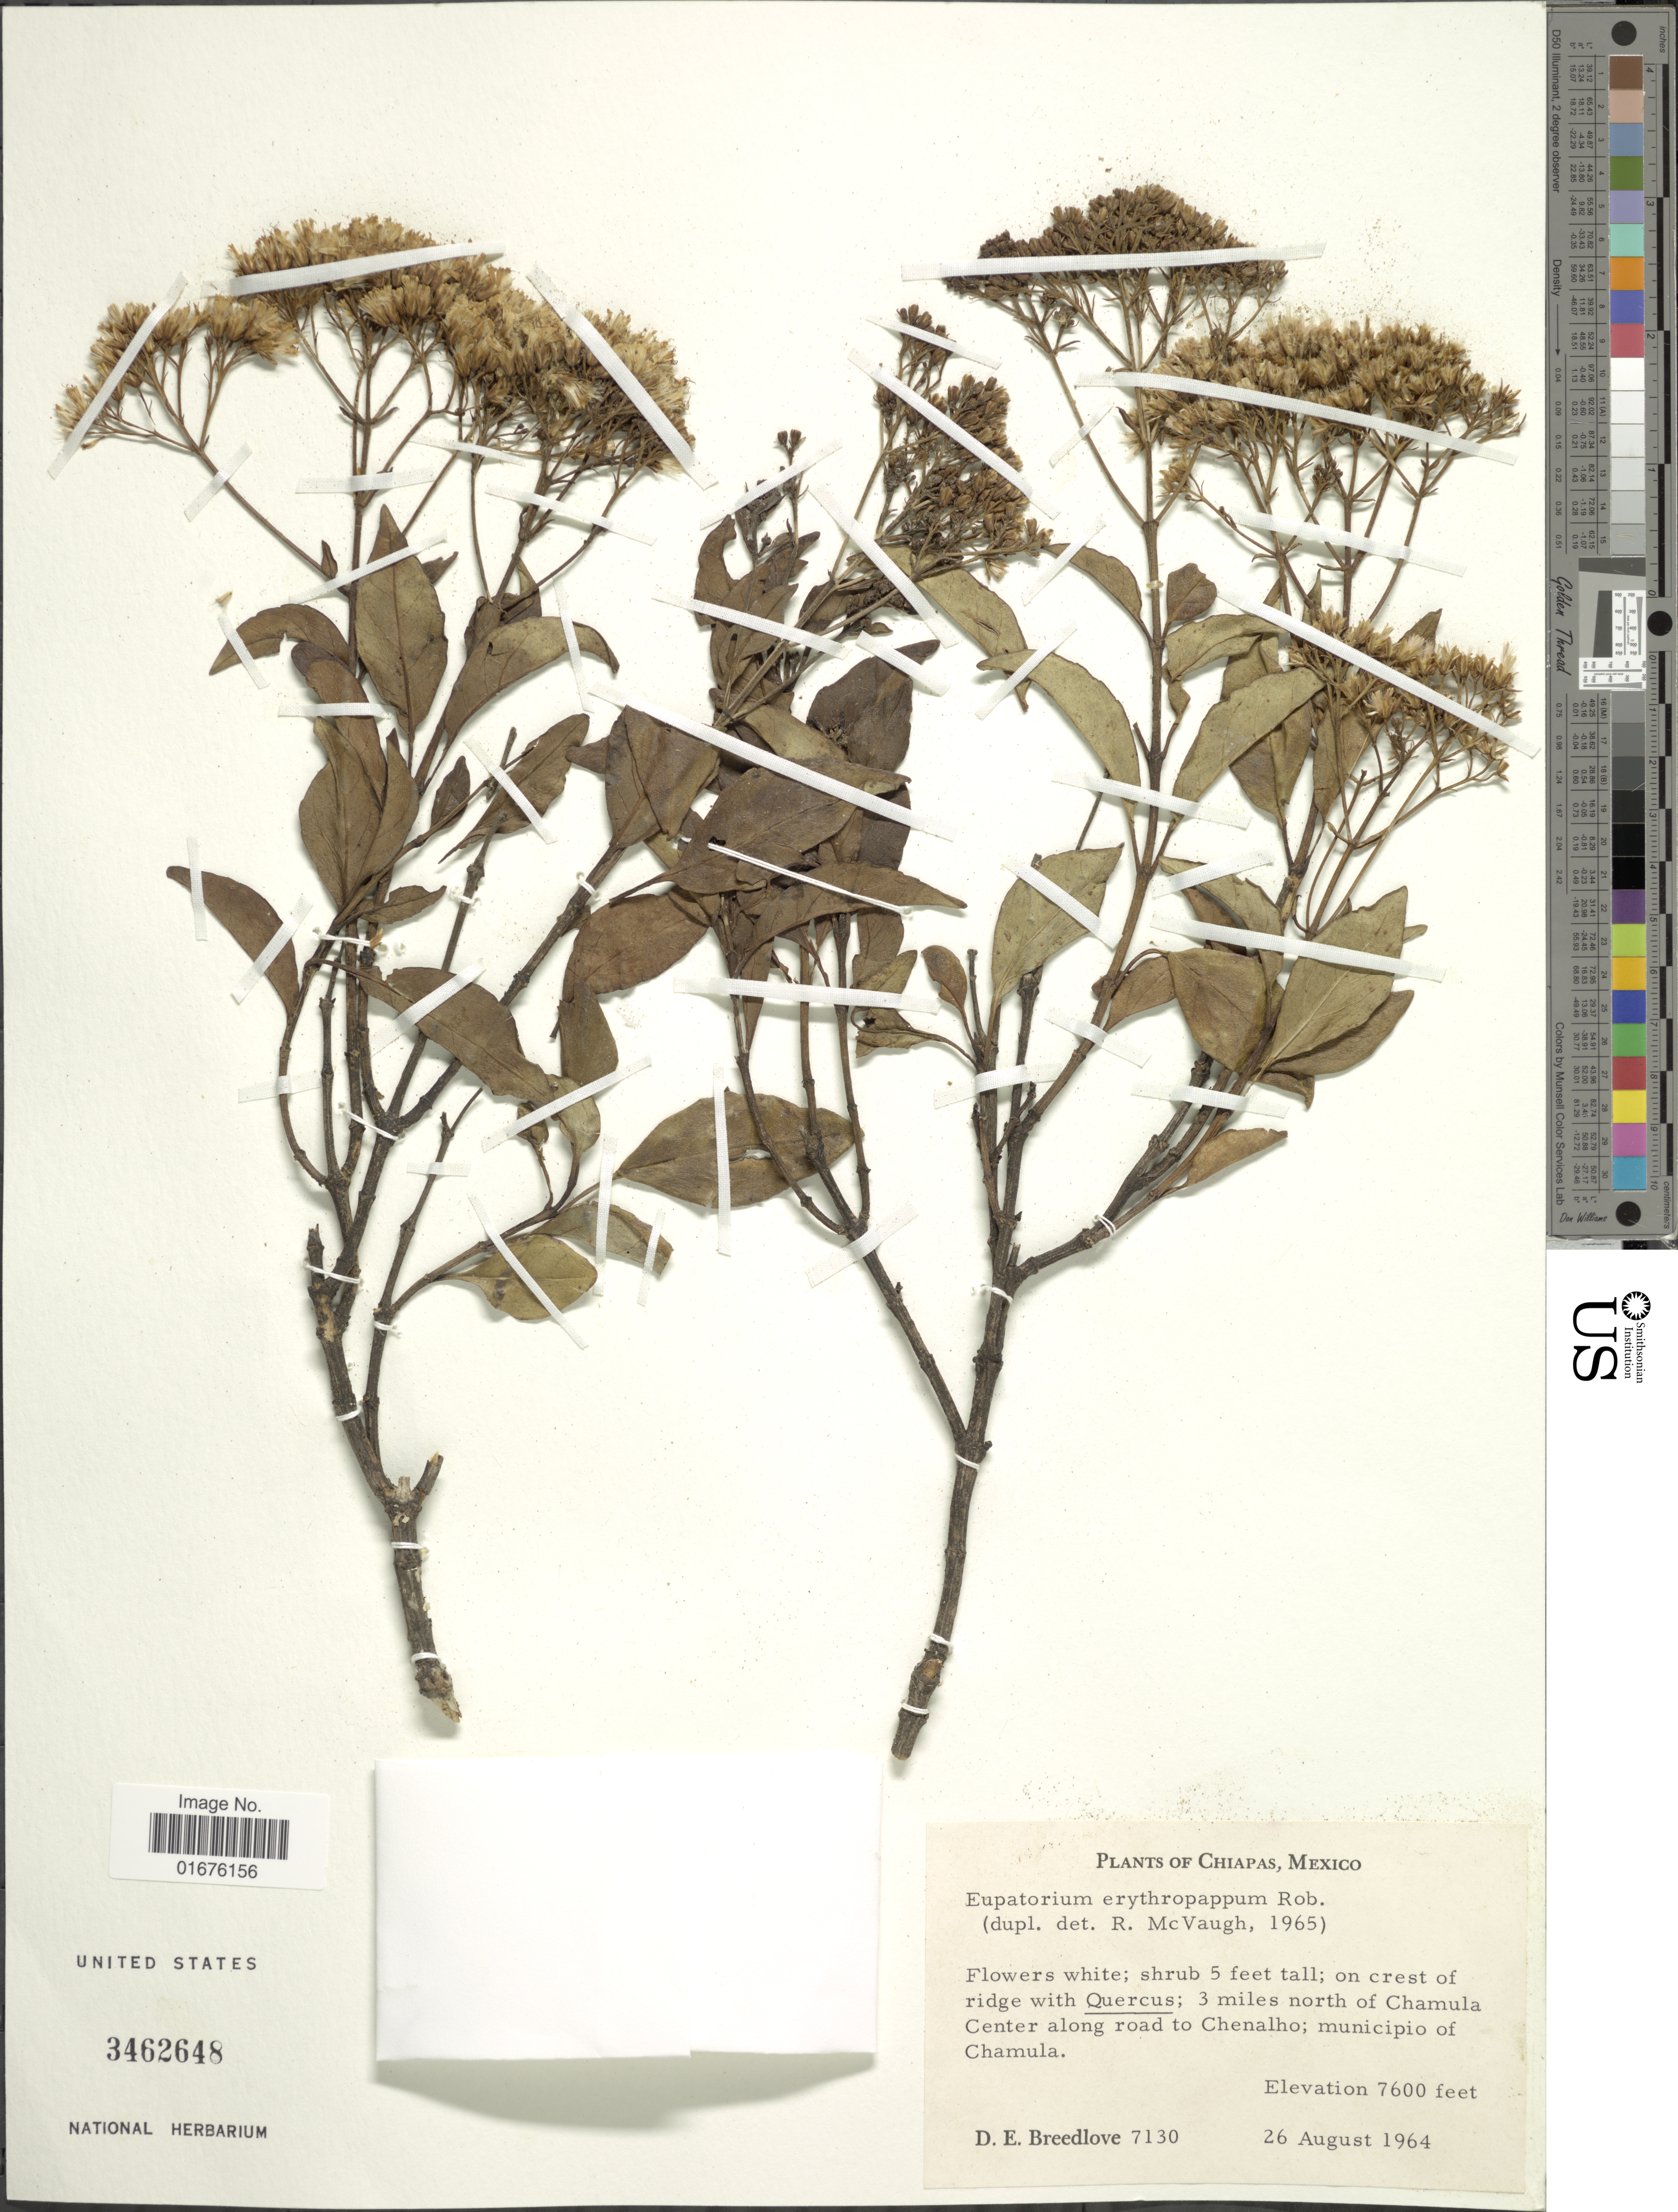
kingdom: Plantae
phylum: Tracheophyta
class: Magnoliopsida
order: Asterales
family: Asteraceae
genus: Ageratina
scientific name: Ageratina ligustrina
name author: (DC.) R.M. King & H. Rob.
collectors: D. E. Breedlove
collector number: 7130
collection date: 1964-08-26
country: Mexico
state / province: Chiapas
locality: On crest of ridge with Quercus; 3 mile snorth of Chamula Center along road to Chenalho; municipio of Chamula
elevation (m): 2316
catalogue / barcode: US 3462648